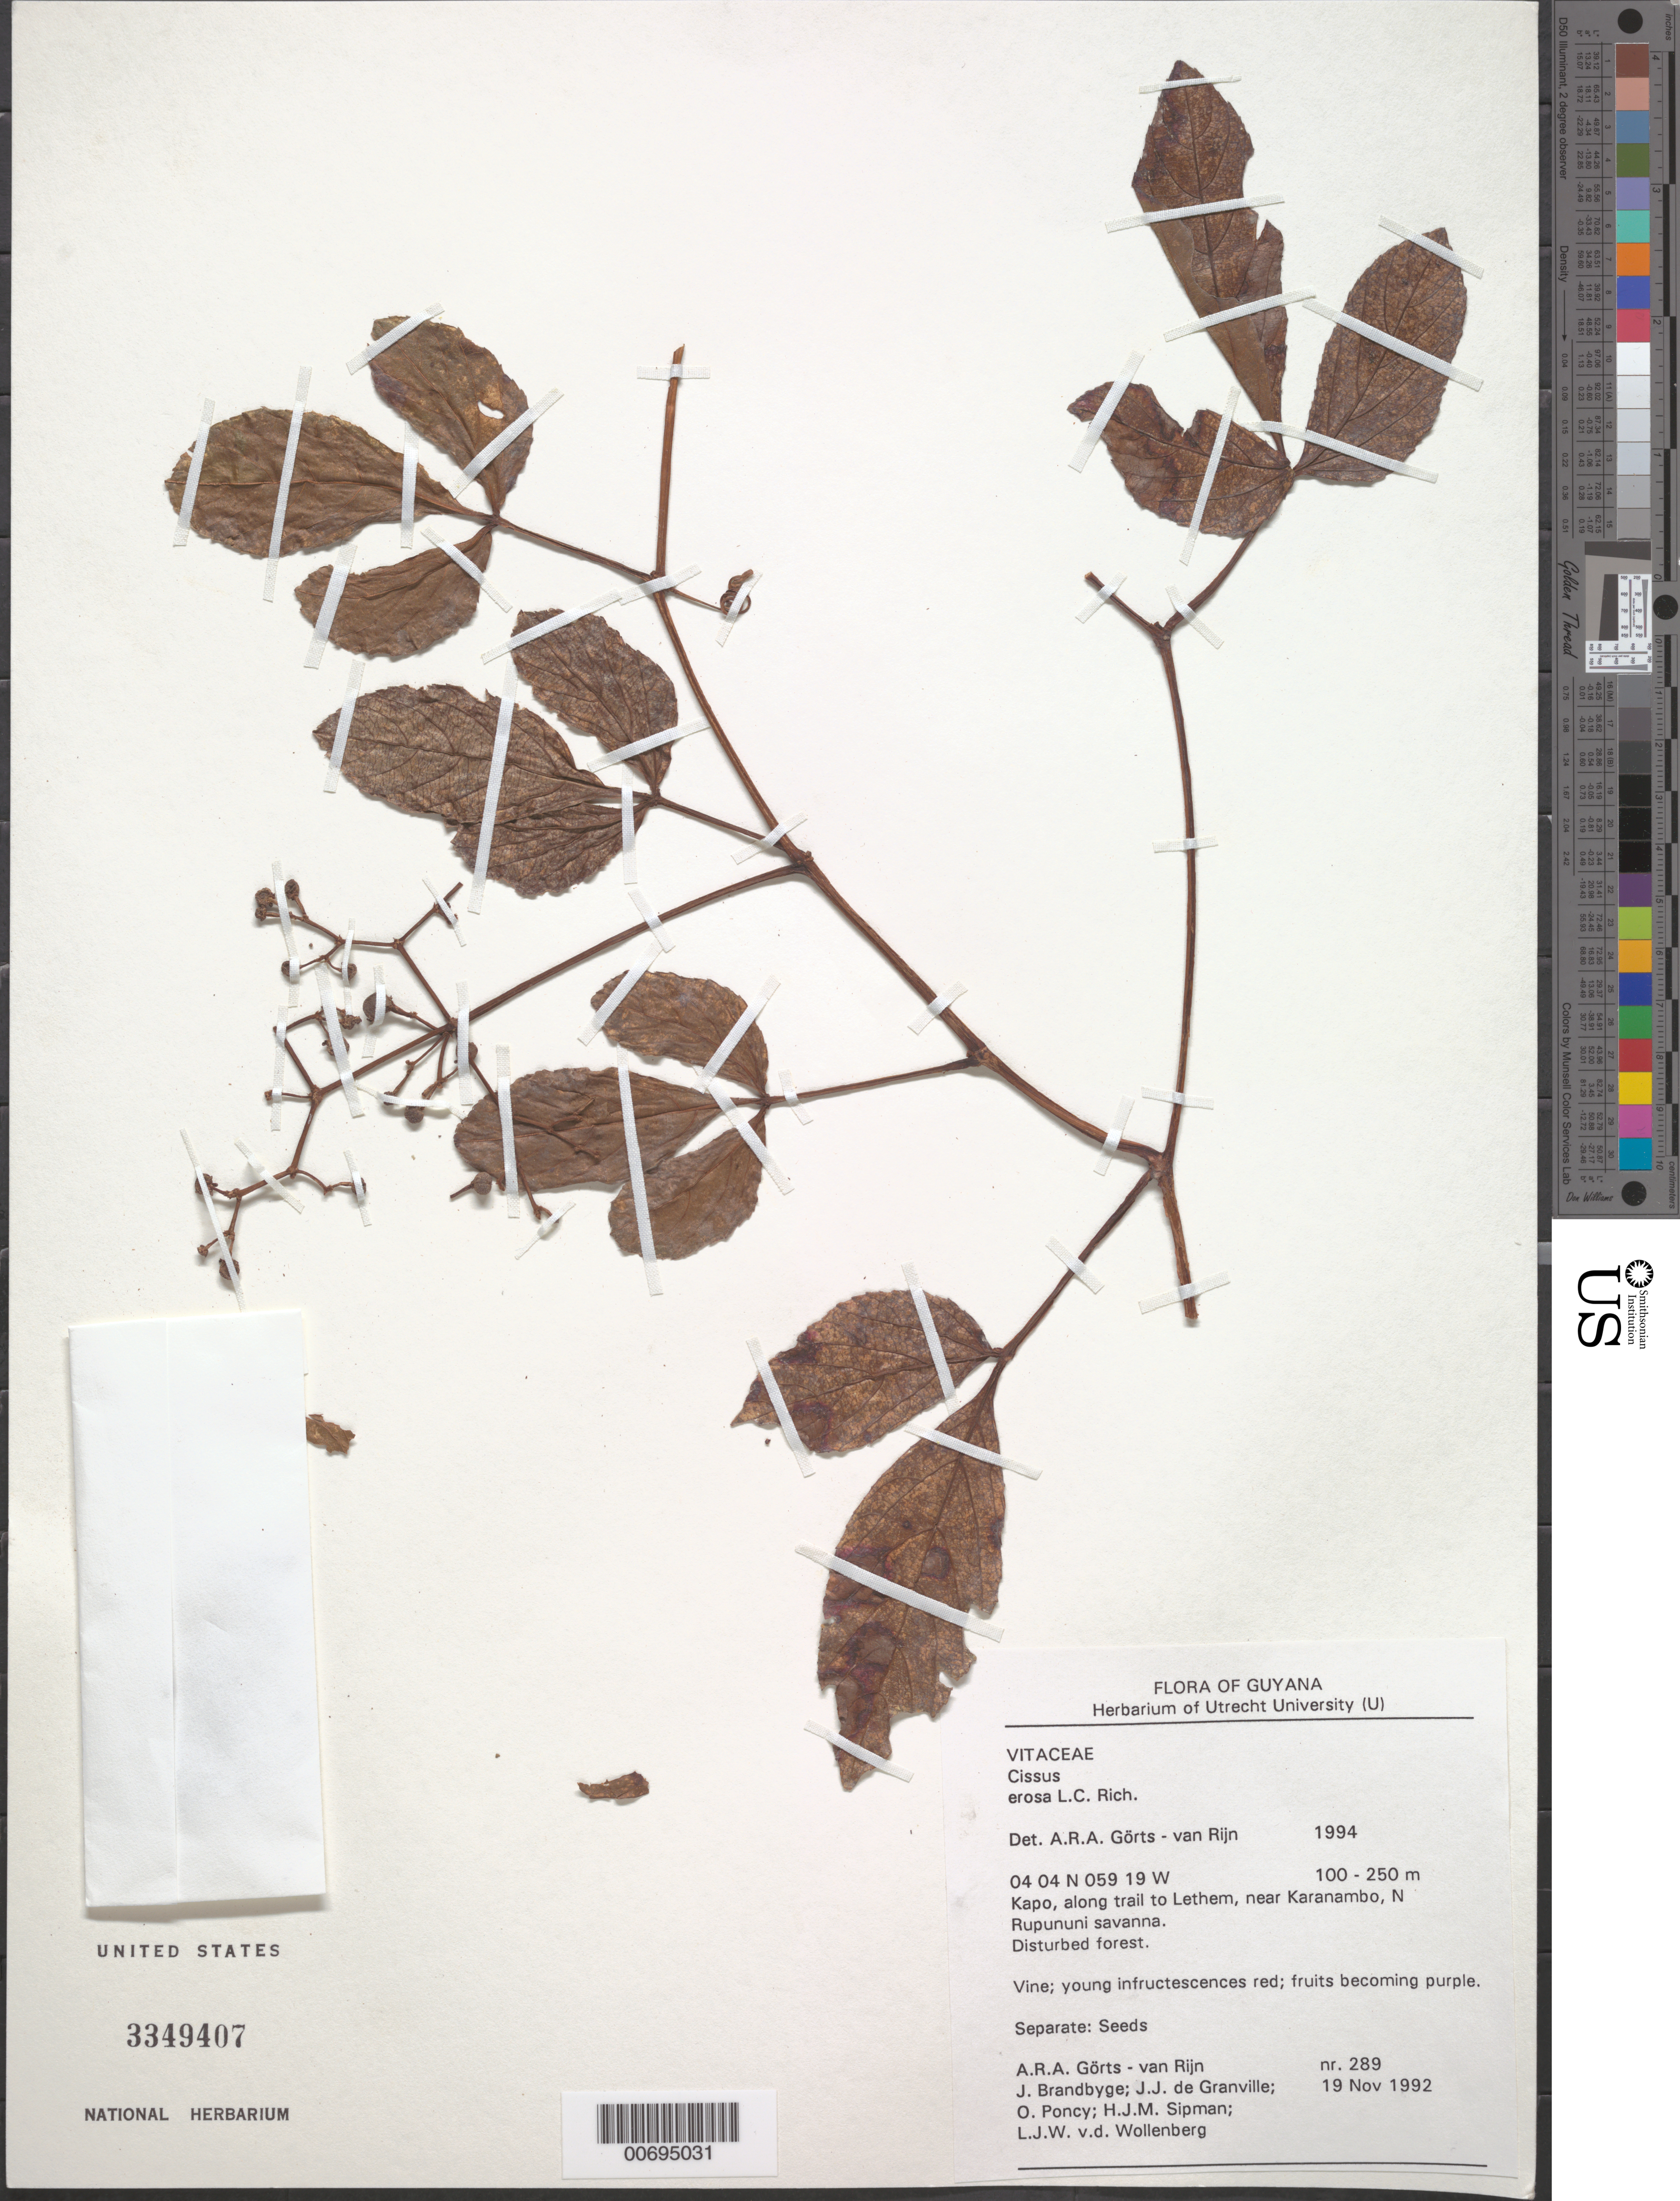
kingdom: Plantae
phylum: Tracheophyta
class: Magnoliopsida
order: Vitales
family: Vitaceae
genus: Cissus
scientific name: Cissus erosa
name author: Rich.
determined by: Görts-van Rijn, A. R. A.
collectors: A. .R. A. Görts-van Rijn, J. Brandbyge, J.-J. de Granville, O. Poncy, H. J. M. Sipman & L. van der Wollenberg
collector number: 289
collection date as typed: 19-Nov-92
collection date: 1992-11-19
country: Guyana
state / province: U. Takutu-U. Essequibo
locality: Kapo, along trail to Lethem, near Karanambo, N. Rupununi Savanna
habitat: Disturbed forest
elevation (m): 100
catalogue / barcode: US 3349407